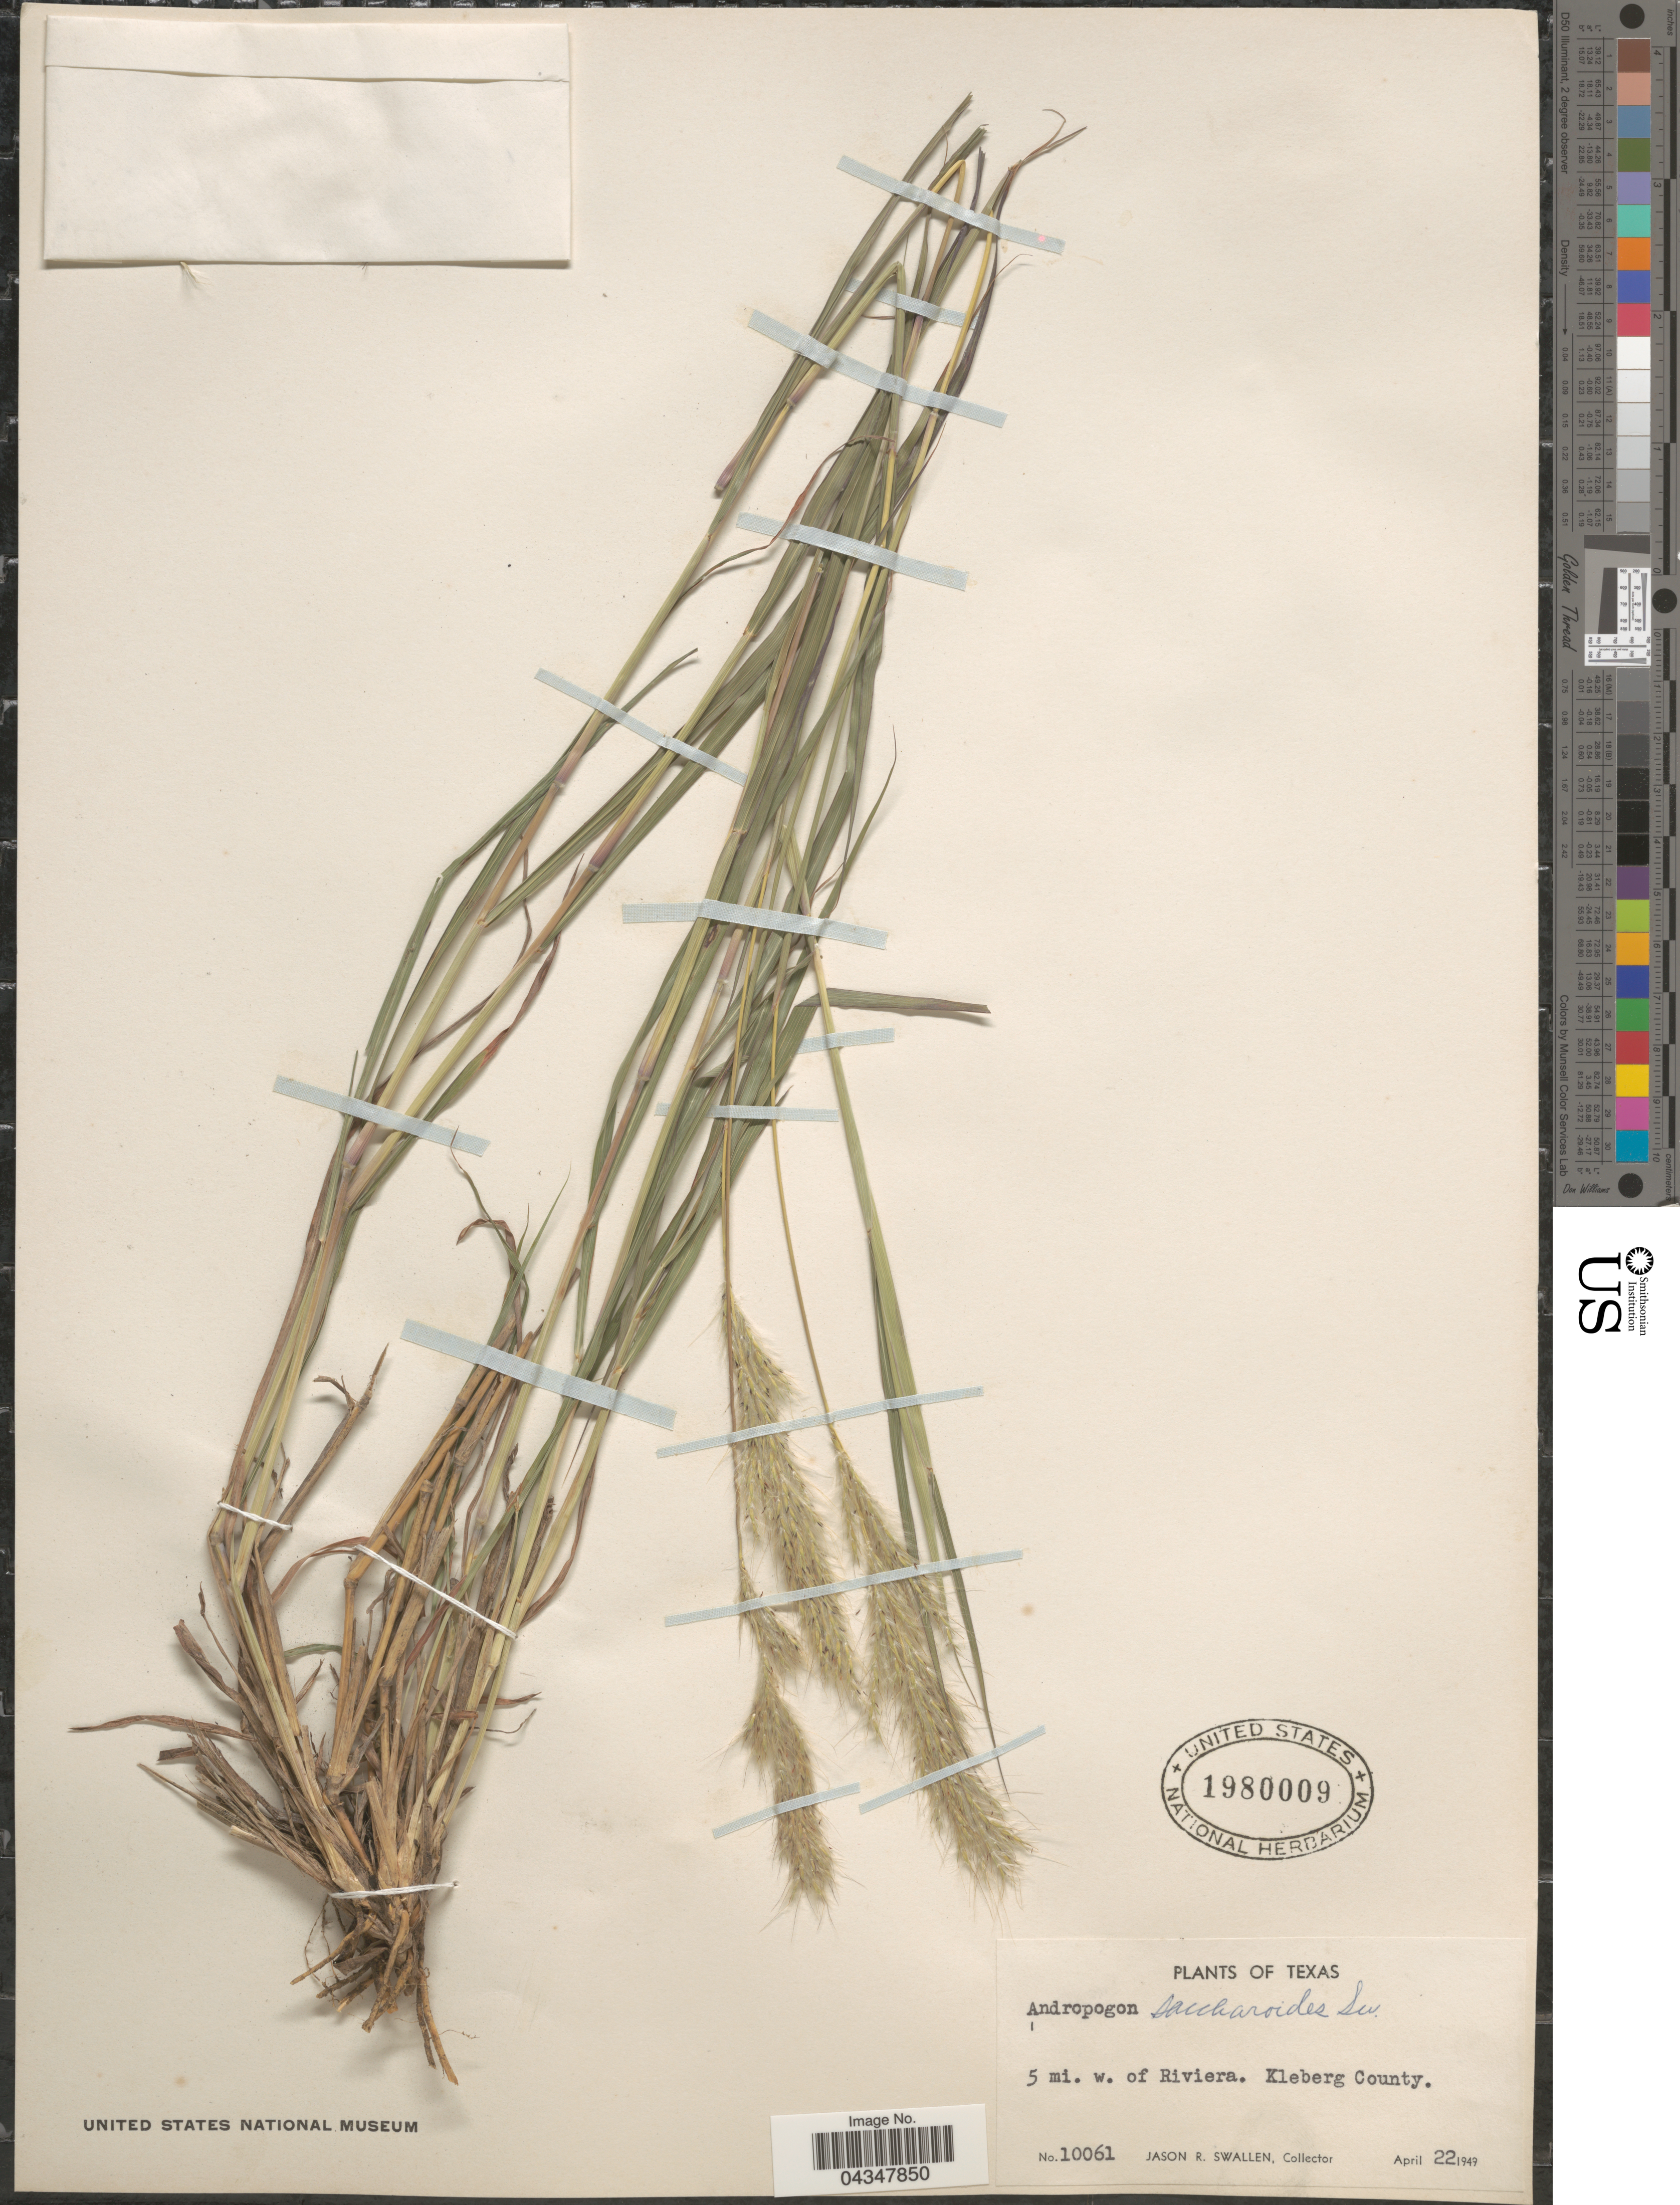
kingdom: Plantae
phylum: Tracheophyta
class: Liliopsida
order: Poales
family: Poaceae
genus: Bothriochloa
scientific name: Bothriochloa saccharoides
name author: (Sw.) Rydb.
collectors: J. R. Swallen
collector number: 10061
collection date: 1949-04-22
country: United States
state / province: Texas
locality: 5 mi. w. of Riviera. Kleberg County.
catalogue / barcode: US 1980009